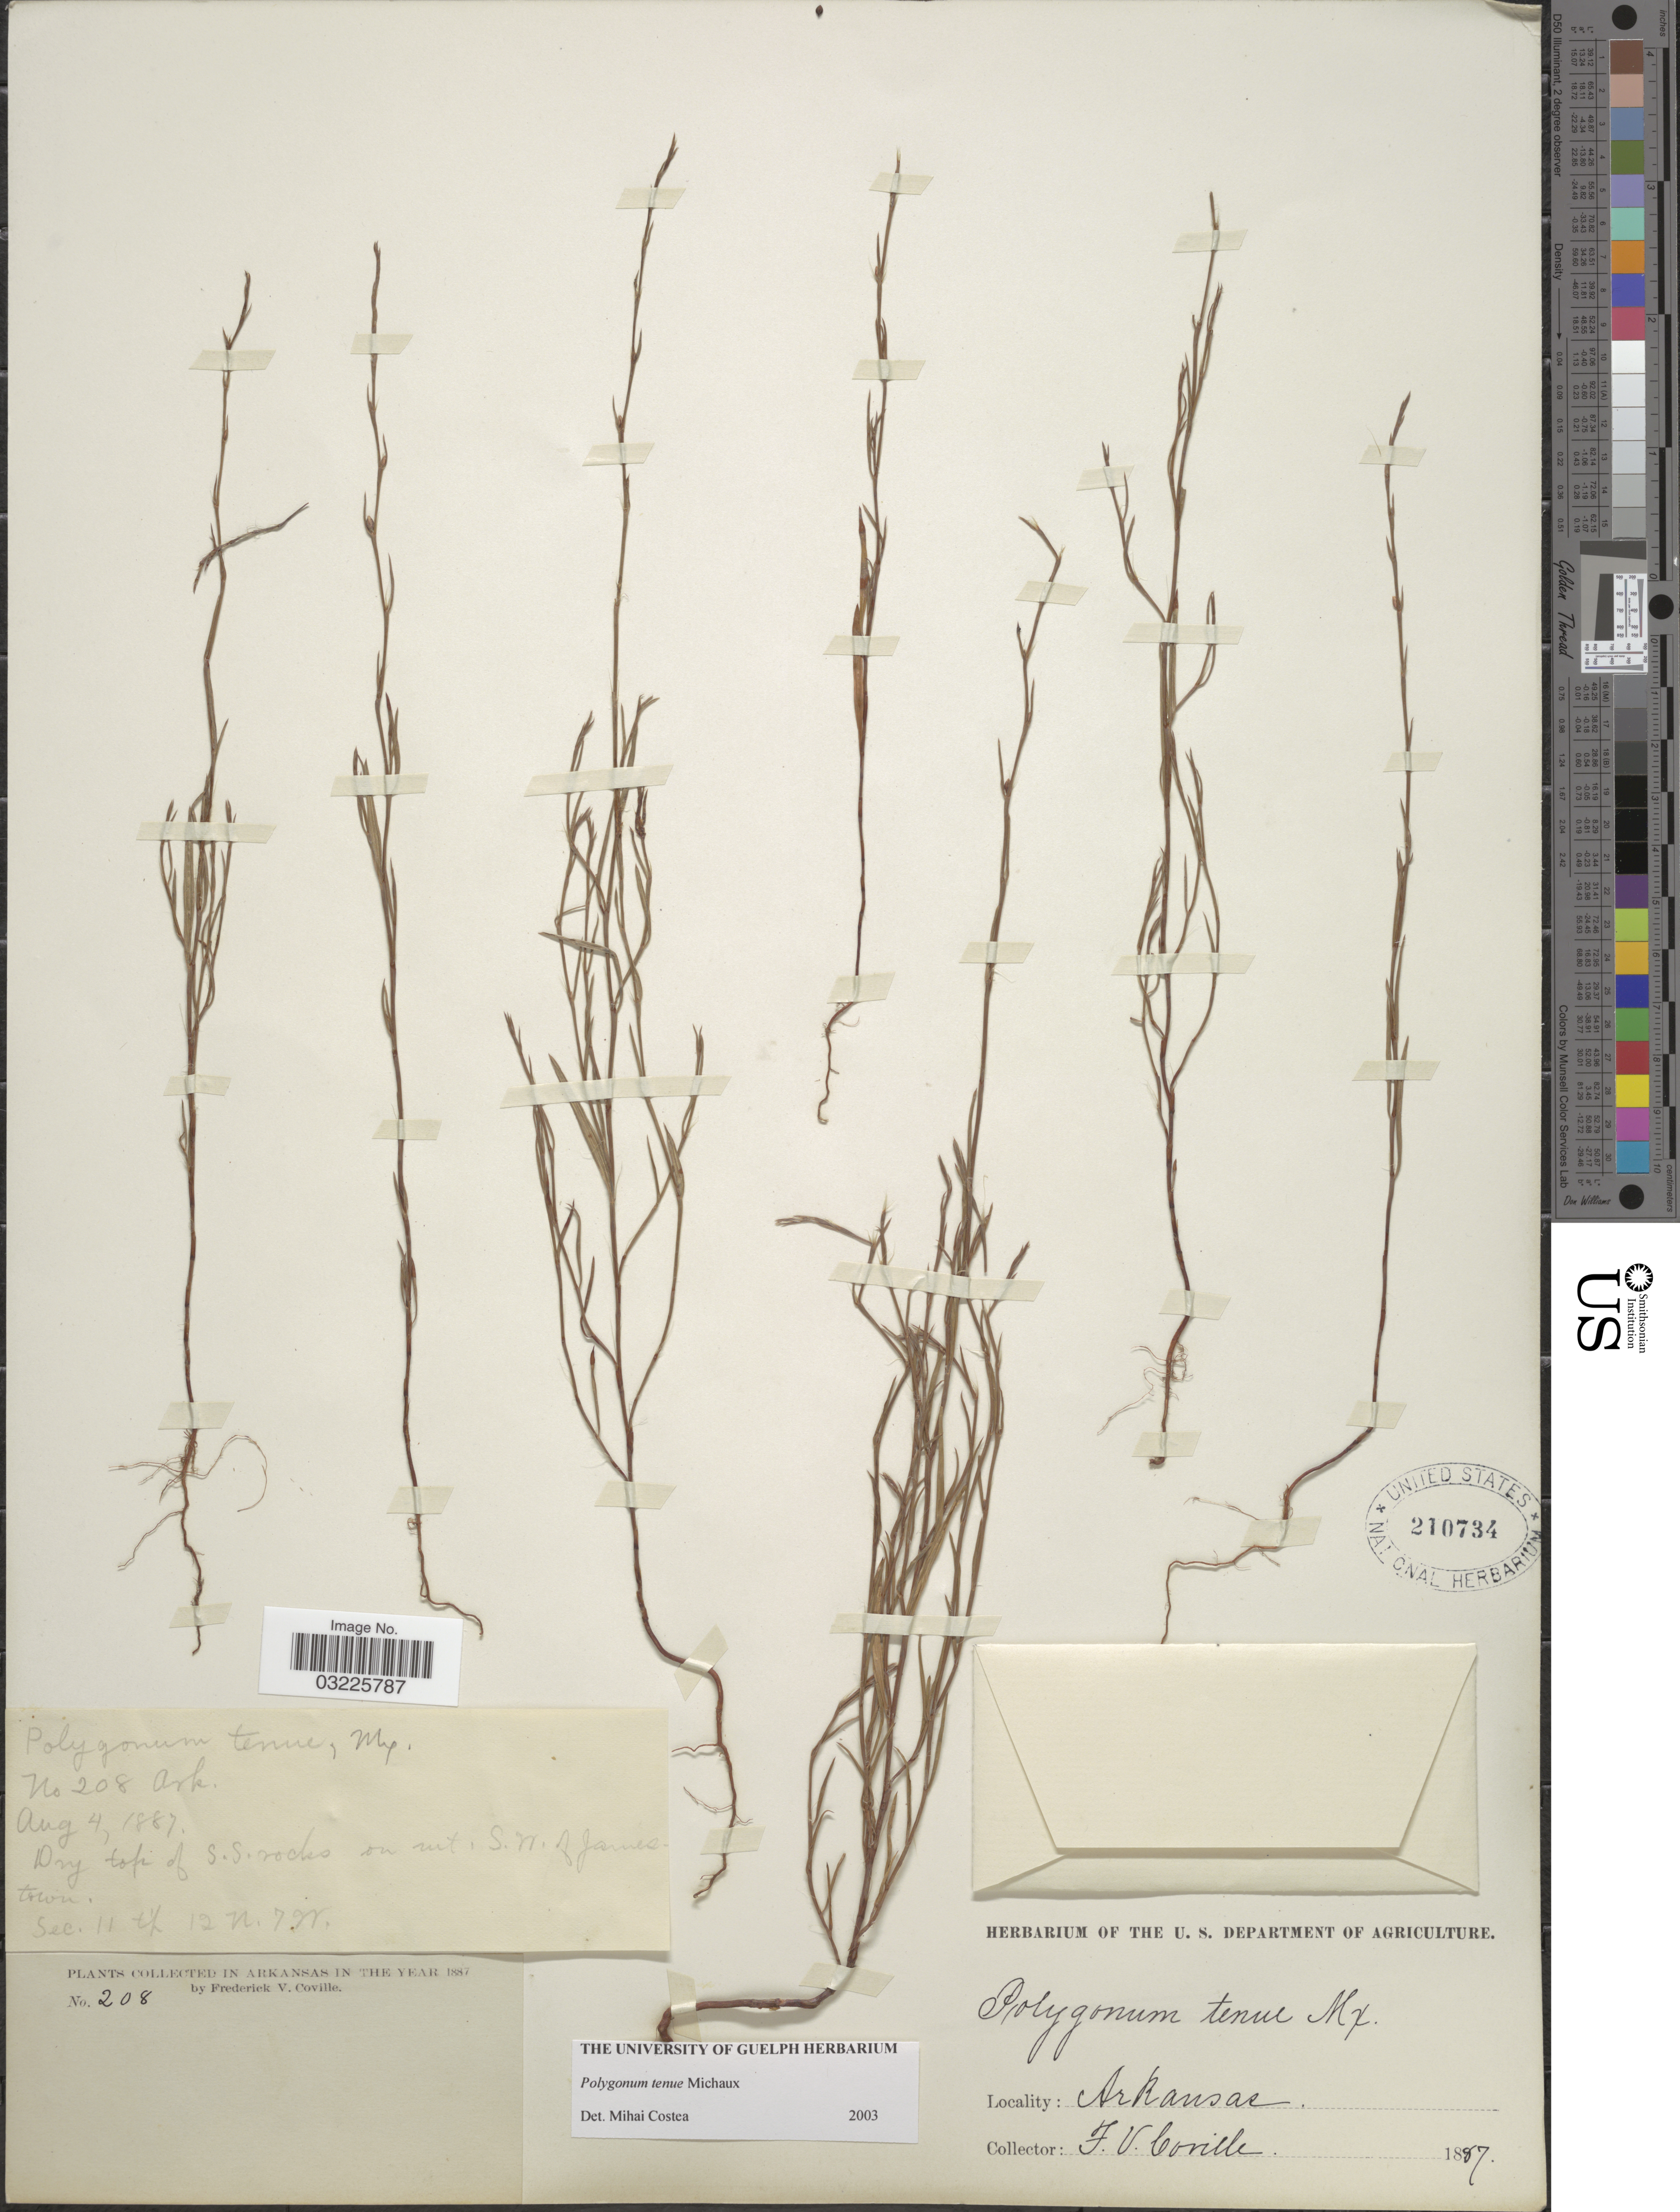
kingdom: Plantae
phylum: Tracheophyta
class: Magnoliopsida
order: Caryophyllales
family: Polygonaceae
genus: Polygonum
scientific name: Polygonum tenue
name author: F. Michx.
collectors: F. V. Coville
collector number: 208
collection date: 1887-08-04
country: United States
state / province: Arkansas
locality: Dry top of S.S. rocks on mt. S.W. of Jamestown.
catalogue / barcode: US 210734